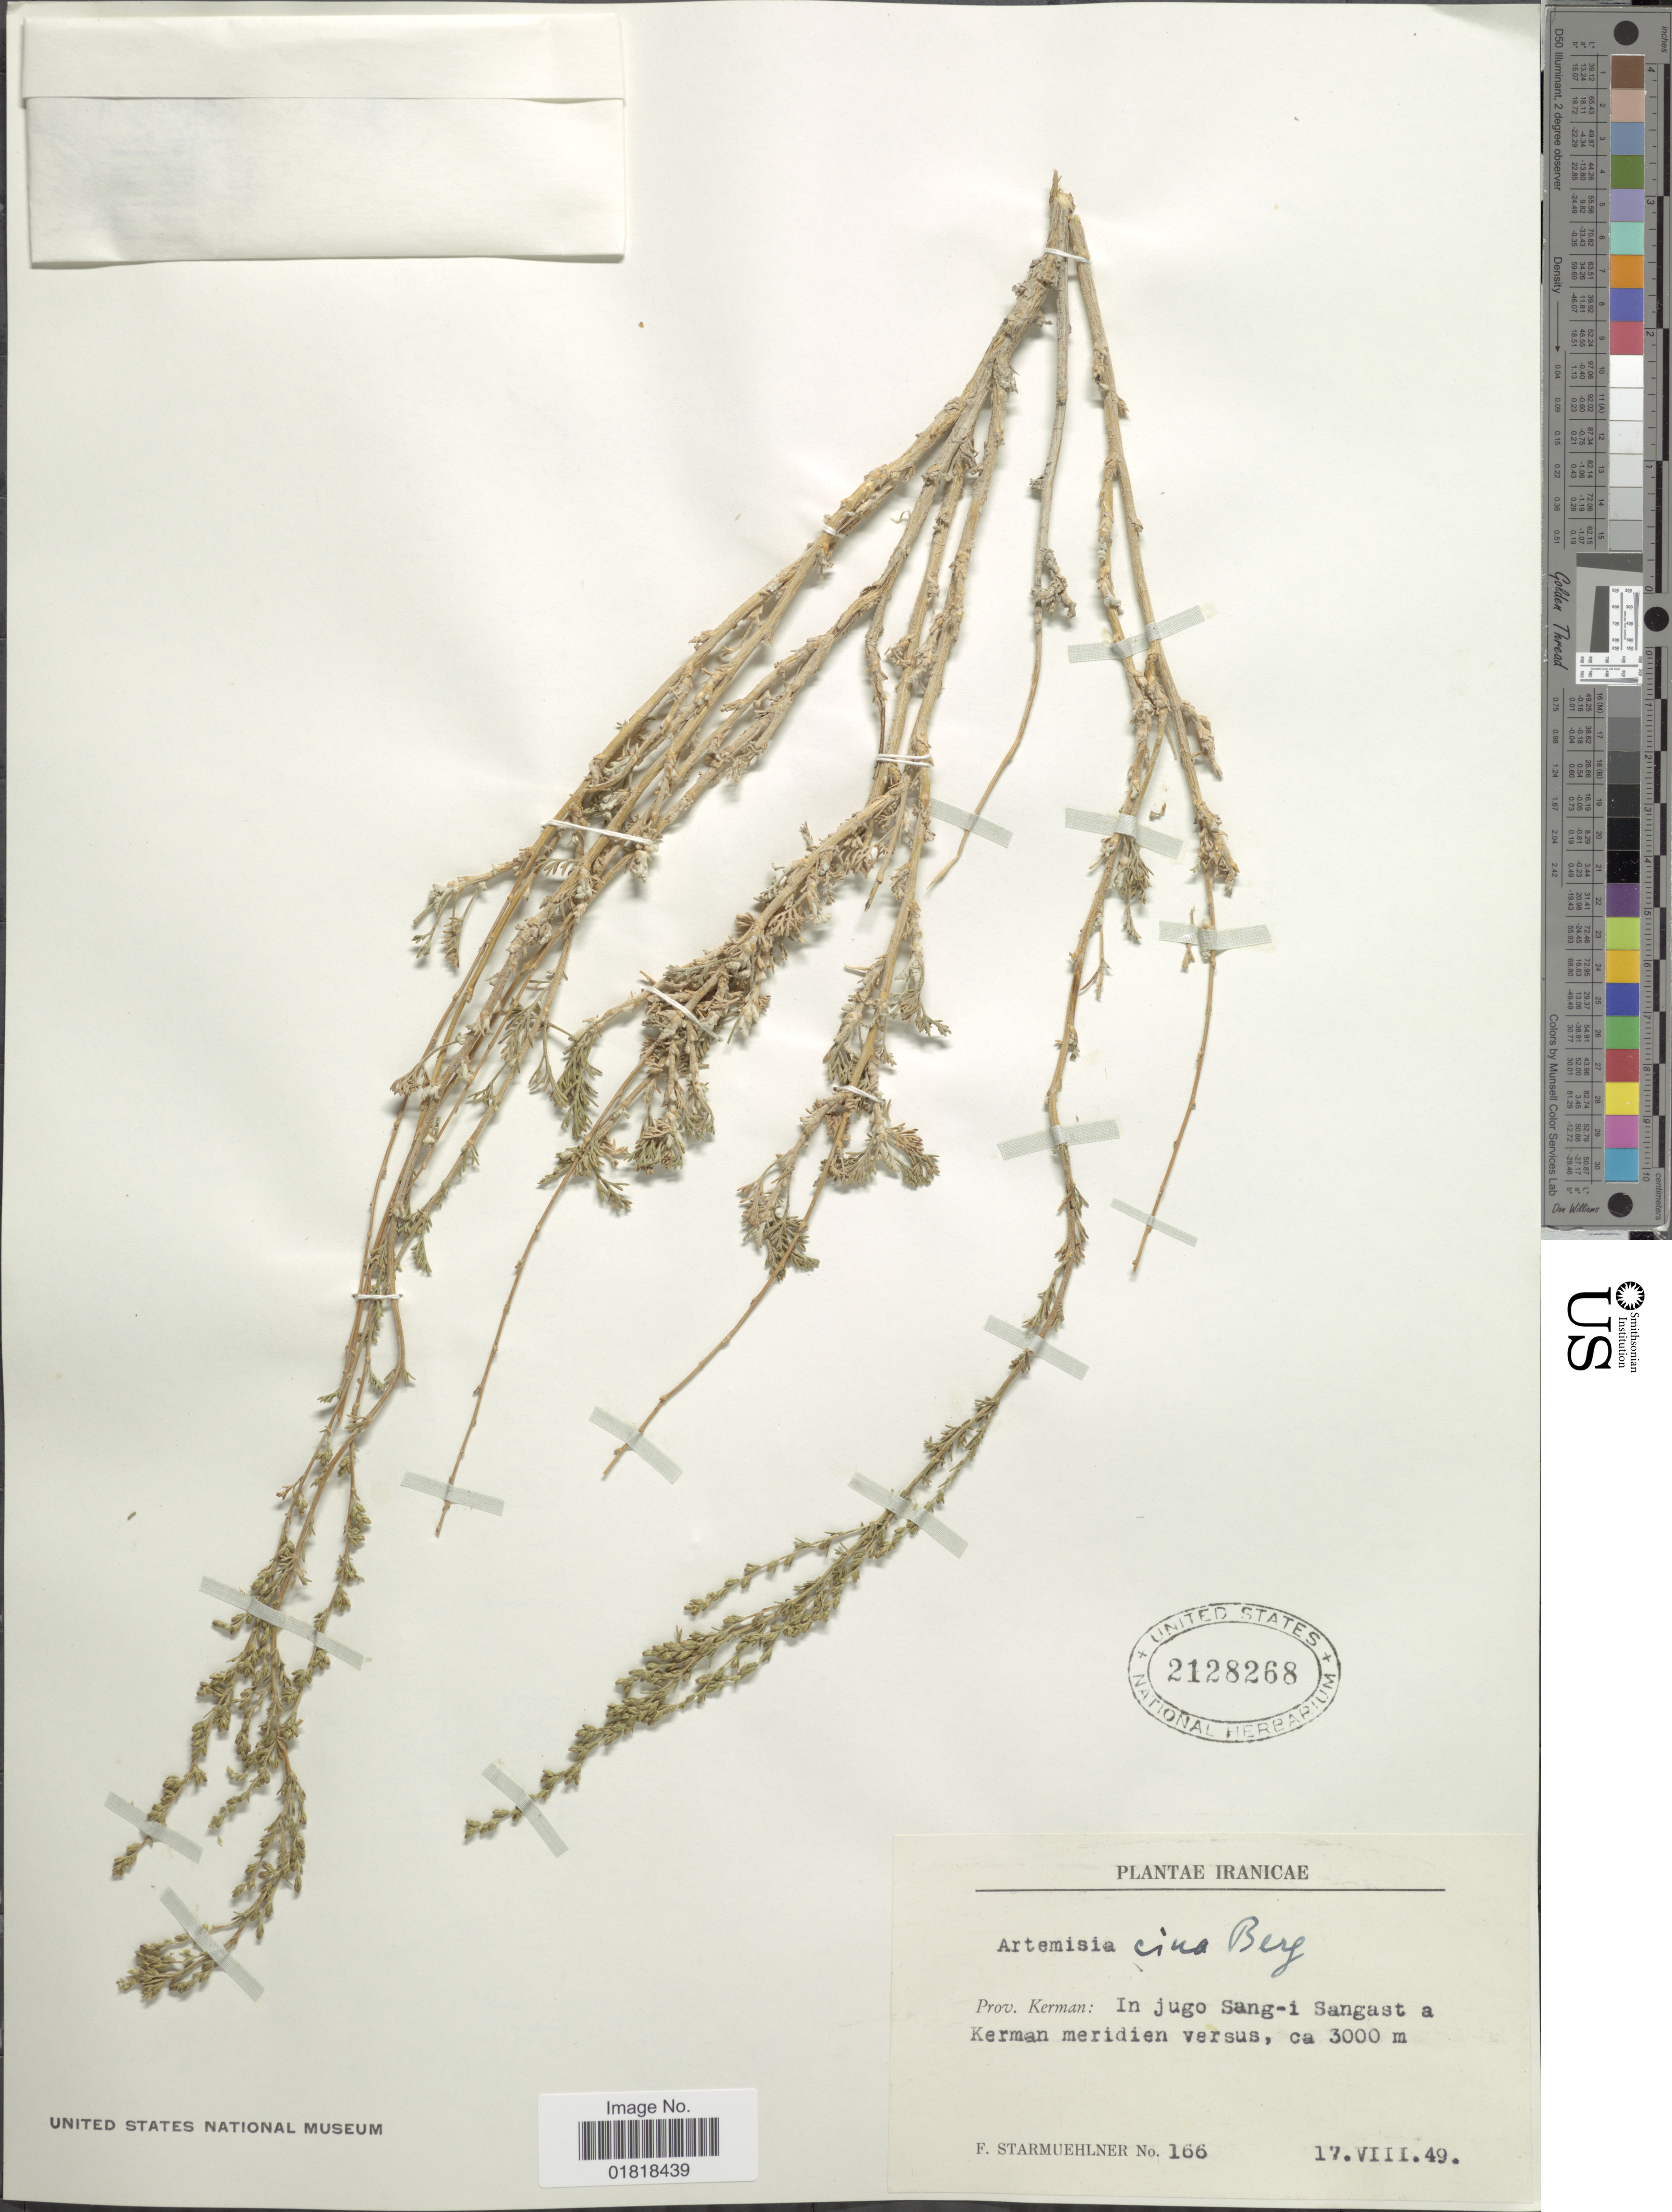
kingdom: Plantae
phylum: Tracheophyta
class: Magnoliopsida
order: Asterales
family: Asteraceae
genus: Artemisia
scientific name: Artemisia cina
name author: L.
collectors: F. Starmuehlner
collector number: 166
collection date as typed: Transcribed d/m/y: 17/8/49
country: Iran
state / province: Kerman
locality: In jugo Sang-i Sangast a Kerman meridien versus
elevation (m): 3000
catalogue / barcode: US 2128268